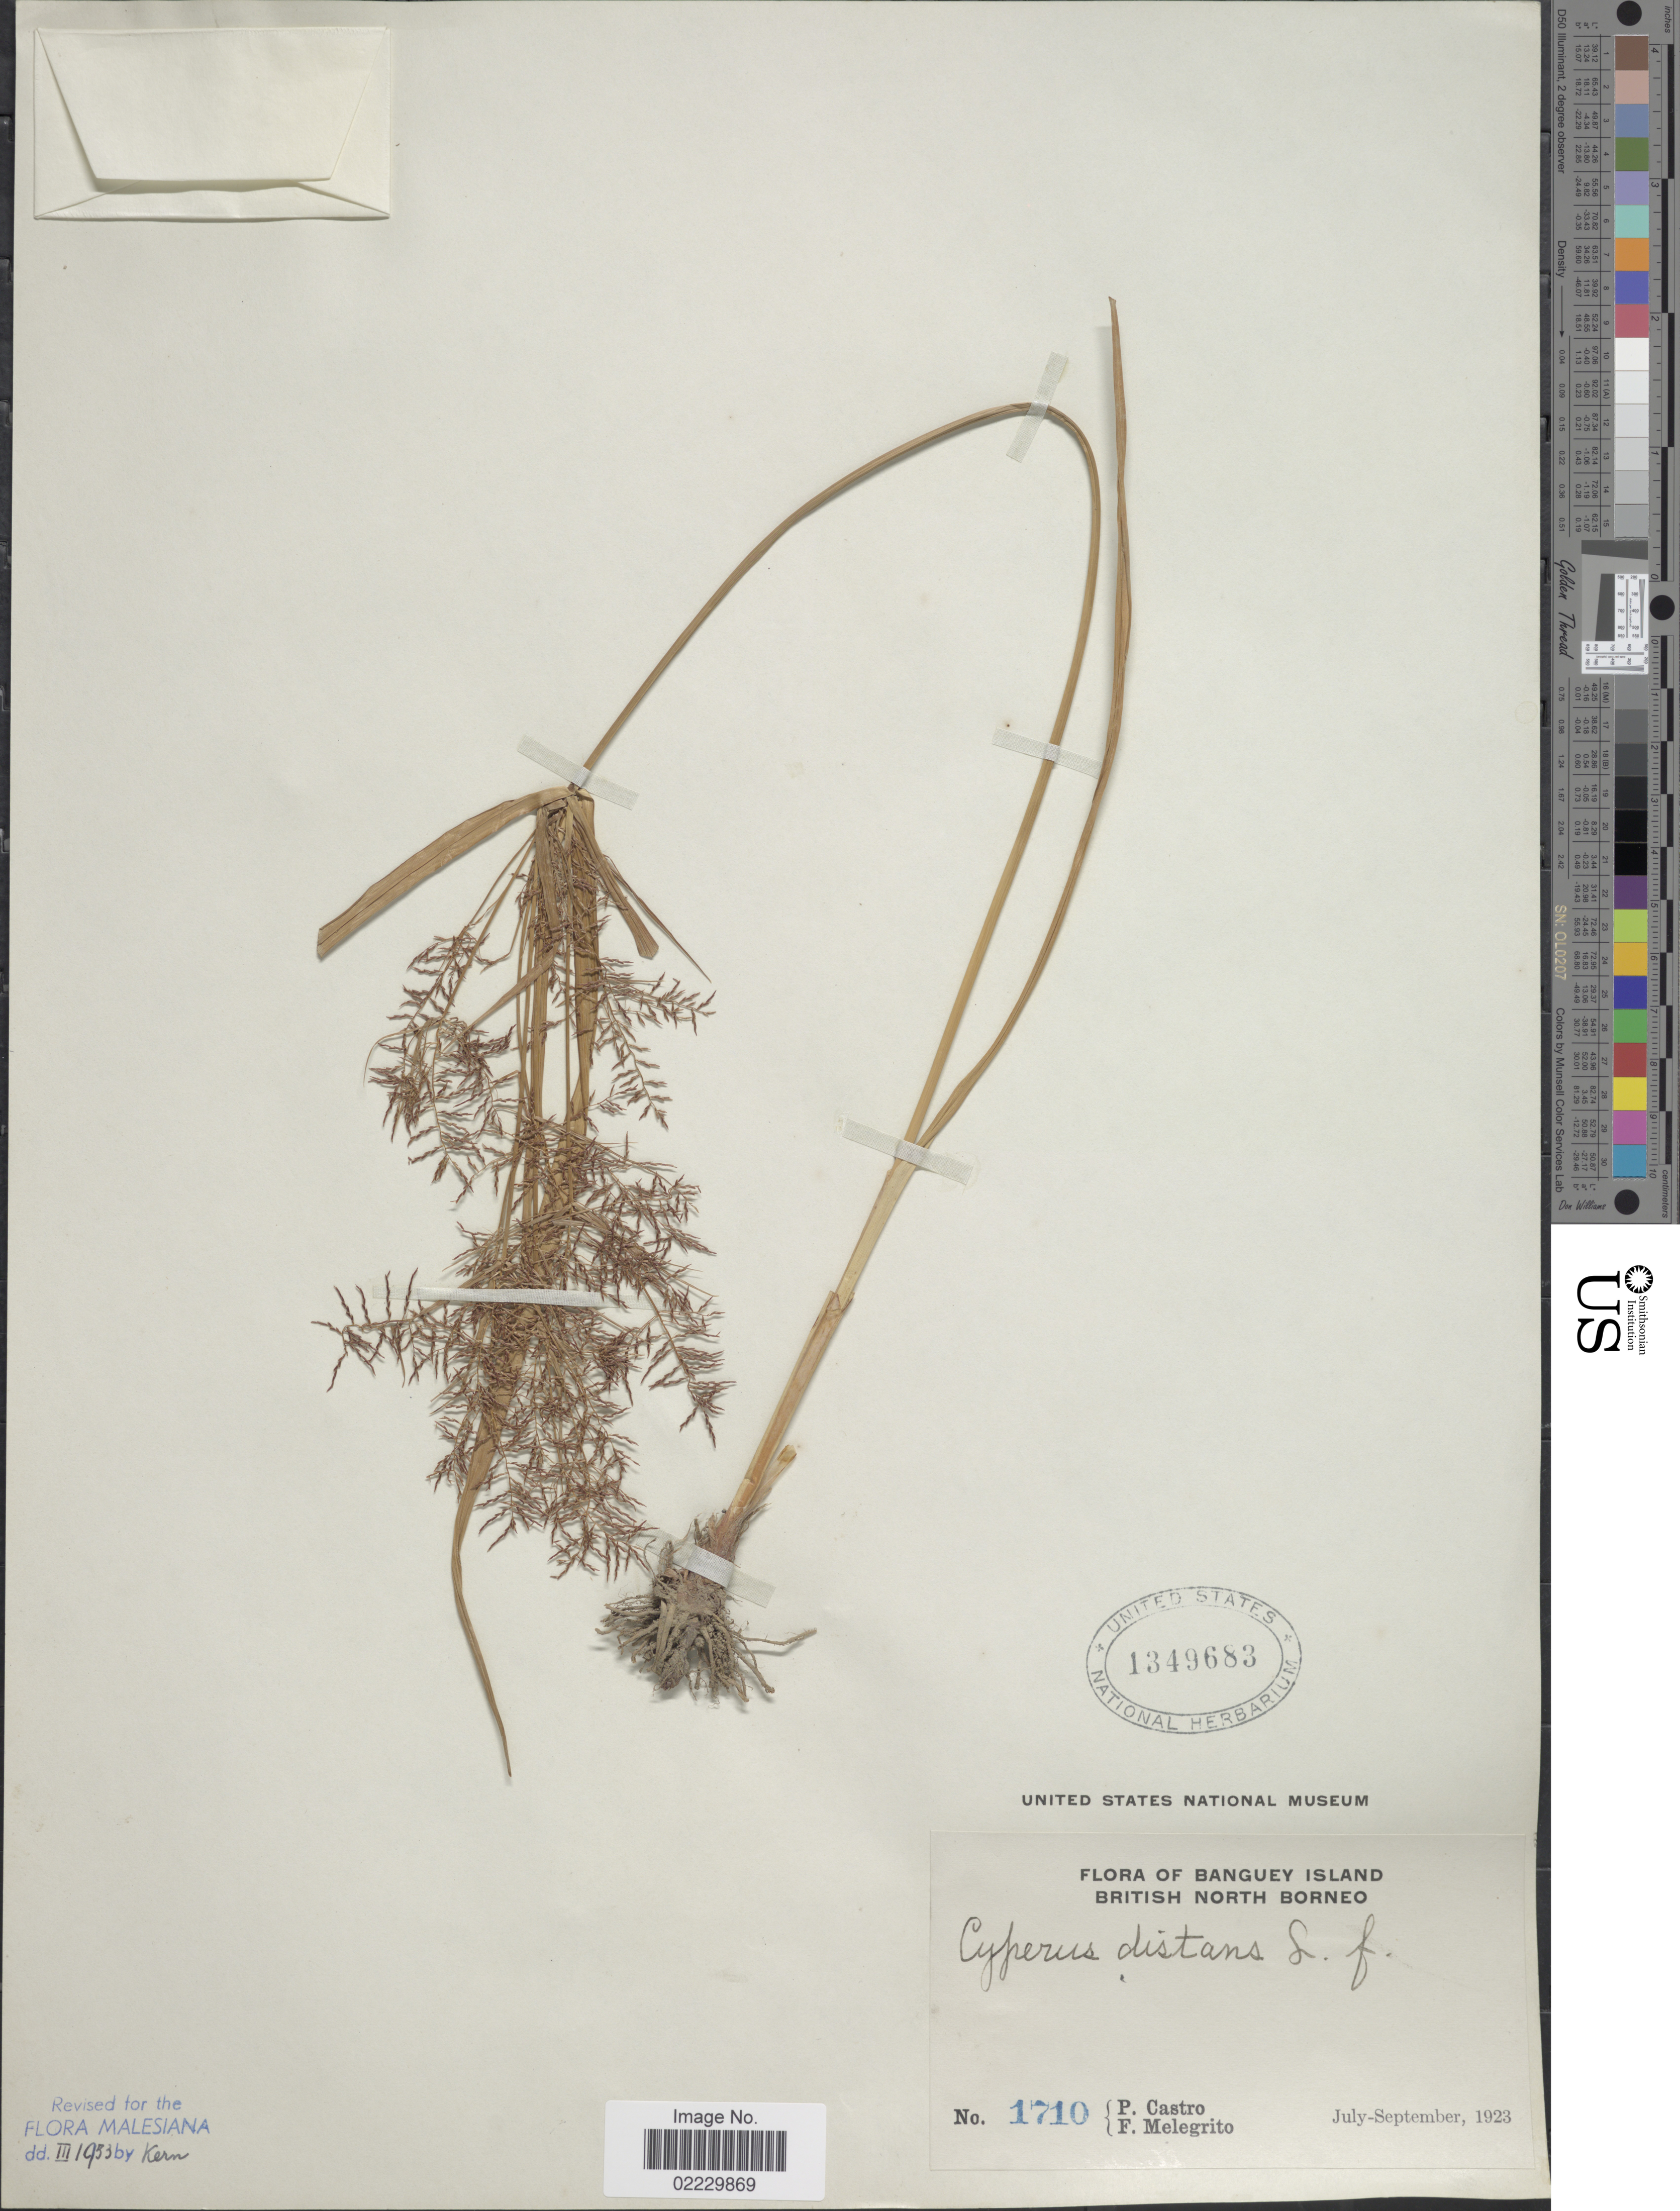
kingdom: Plantae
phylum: Tracheophyta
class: Liliopsida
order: Poales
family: Cyperaceae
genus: Cyperus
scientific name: Cyperus distans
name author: L. f.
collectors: P. Castro & F. Melegrito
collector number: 1710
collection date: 1923-07/1923-09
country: Malaysia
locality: Banguey Island, British North Borneo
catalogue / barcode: US 1349683